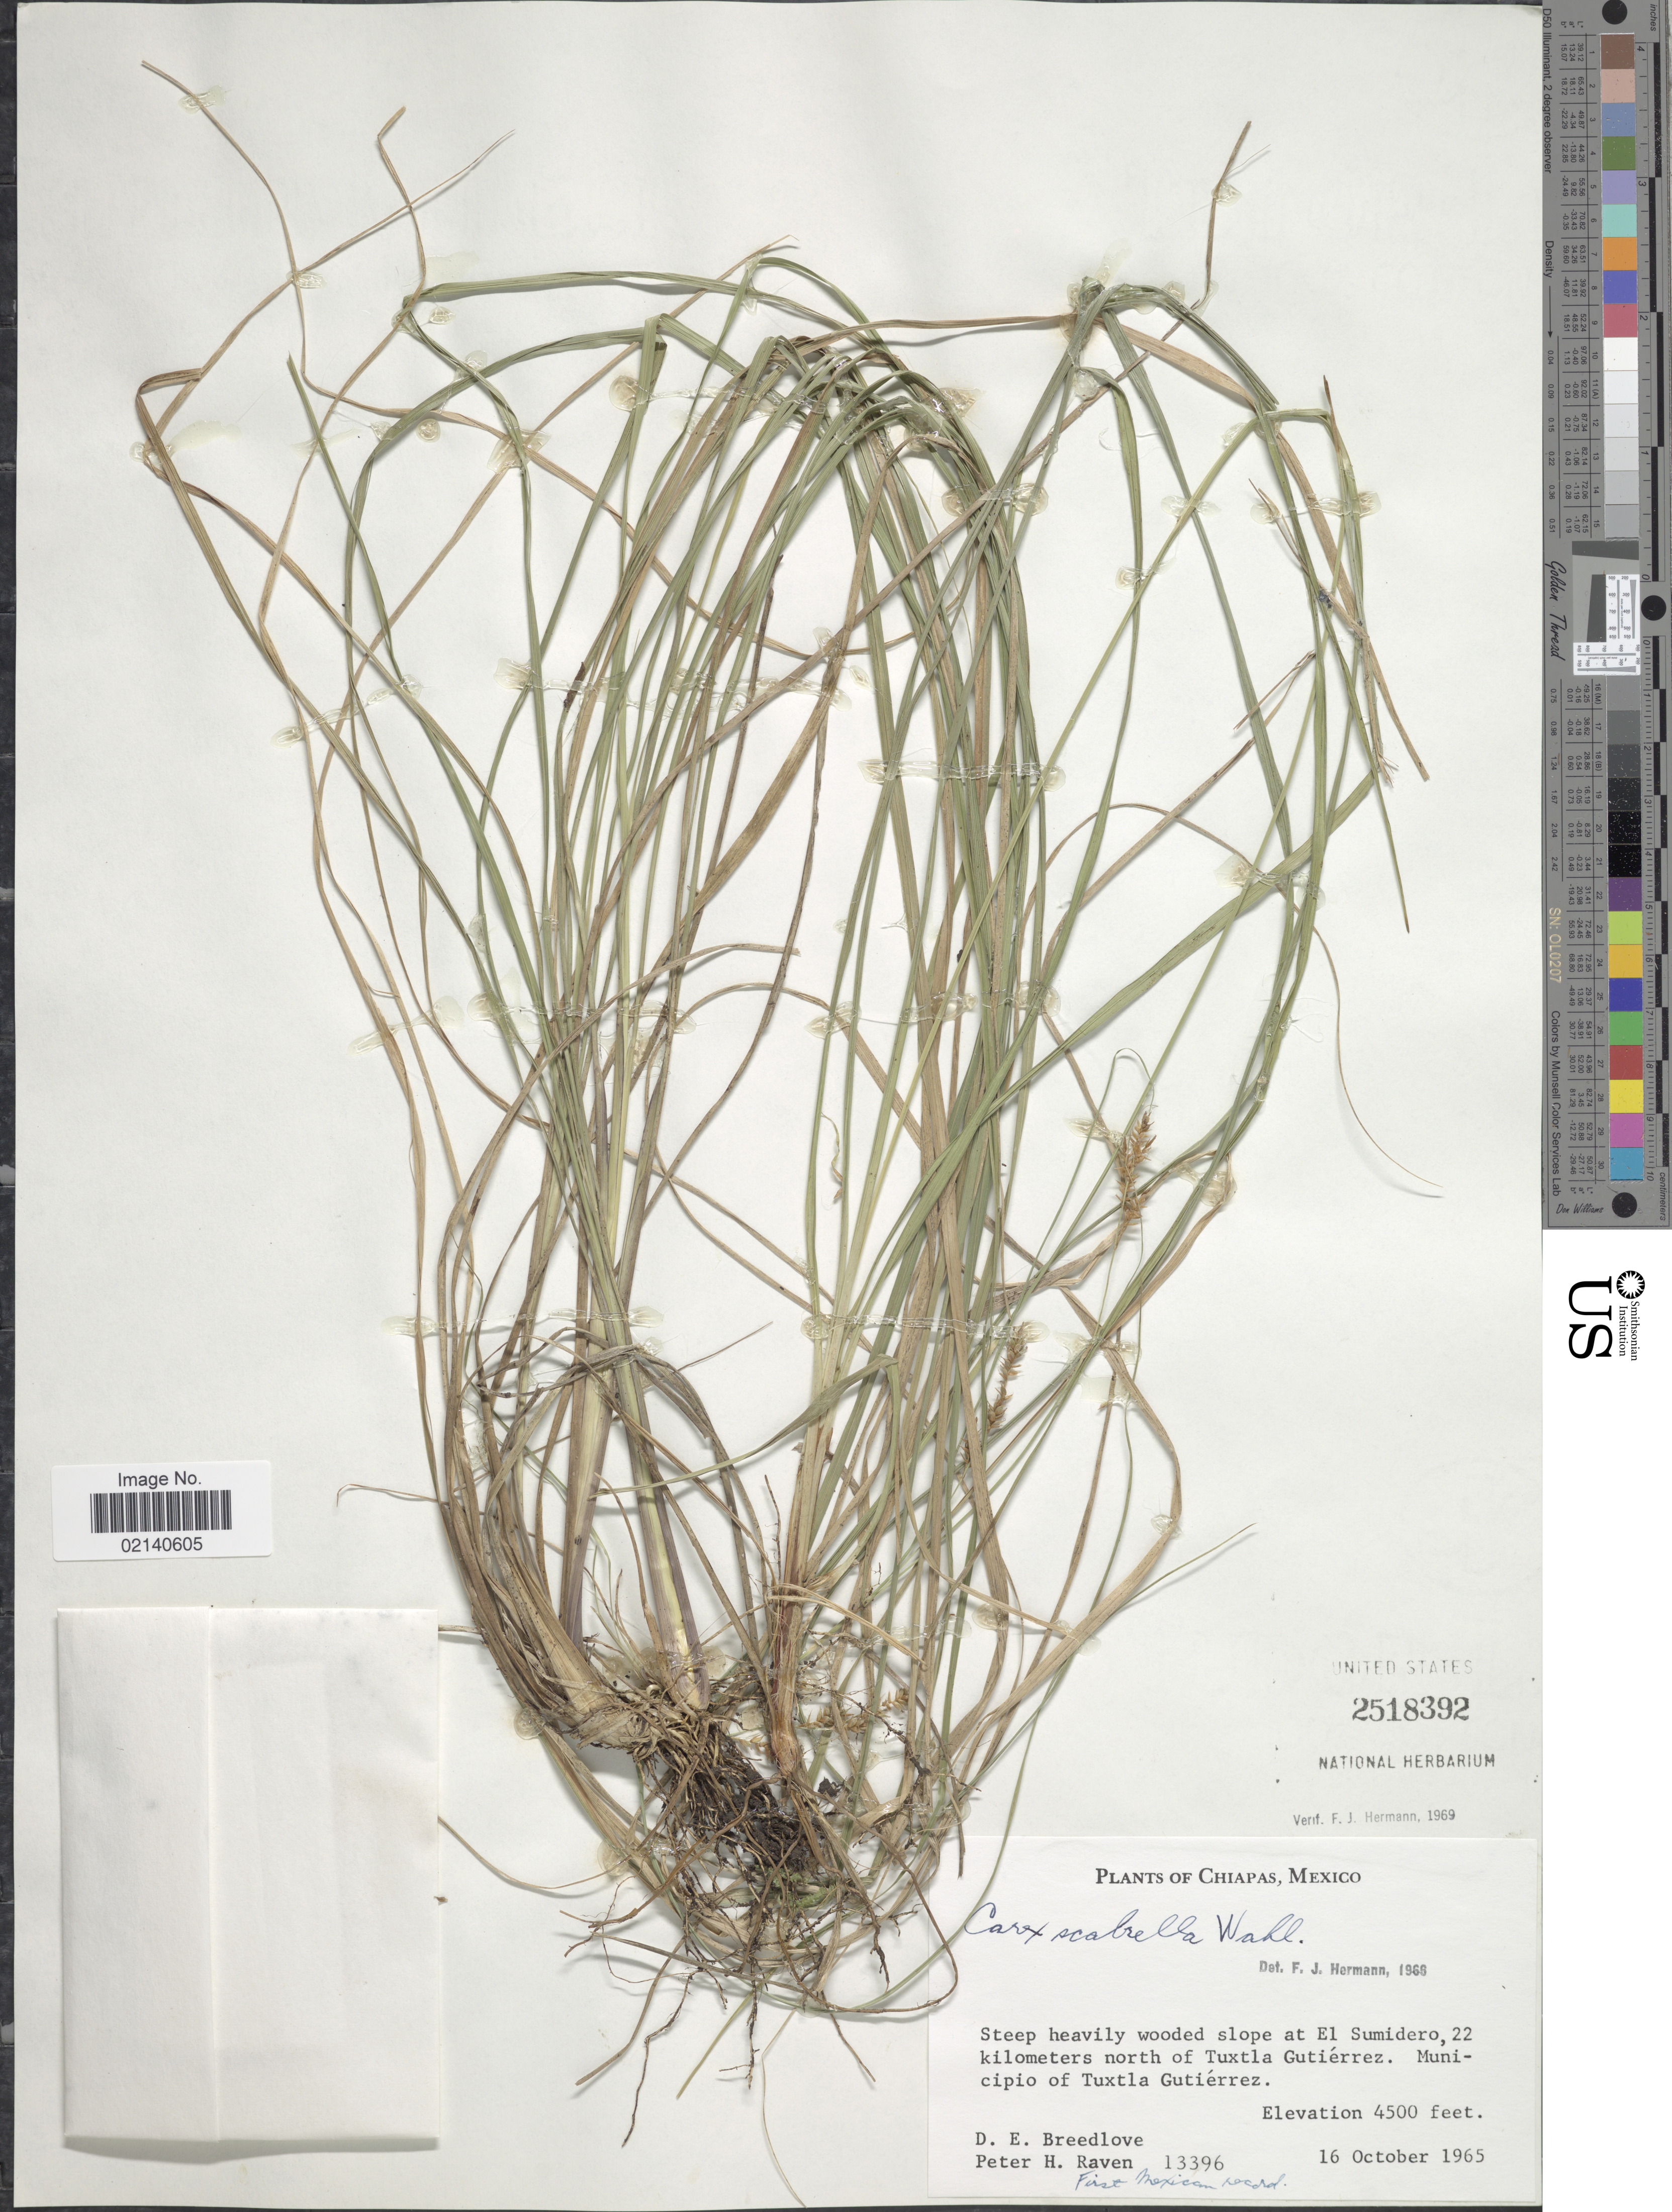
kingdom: Plantae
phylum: Tracheophyta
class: Liliopsida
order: Poales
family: Cyperaceae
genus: Carex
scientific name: Carex scabrella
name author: Wahlenb.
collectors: D. E. Breedlove & P. Raven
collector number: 13396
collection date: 1965-10-16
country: Mexico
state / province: Chiapas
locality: Steep heavily wooded slope at El Sumidero, 22 kilometers north of Tuxtla Gutierrez. Municipio of Tuxtla Gutierrez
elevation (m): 1372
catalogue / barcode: US 2518392